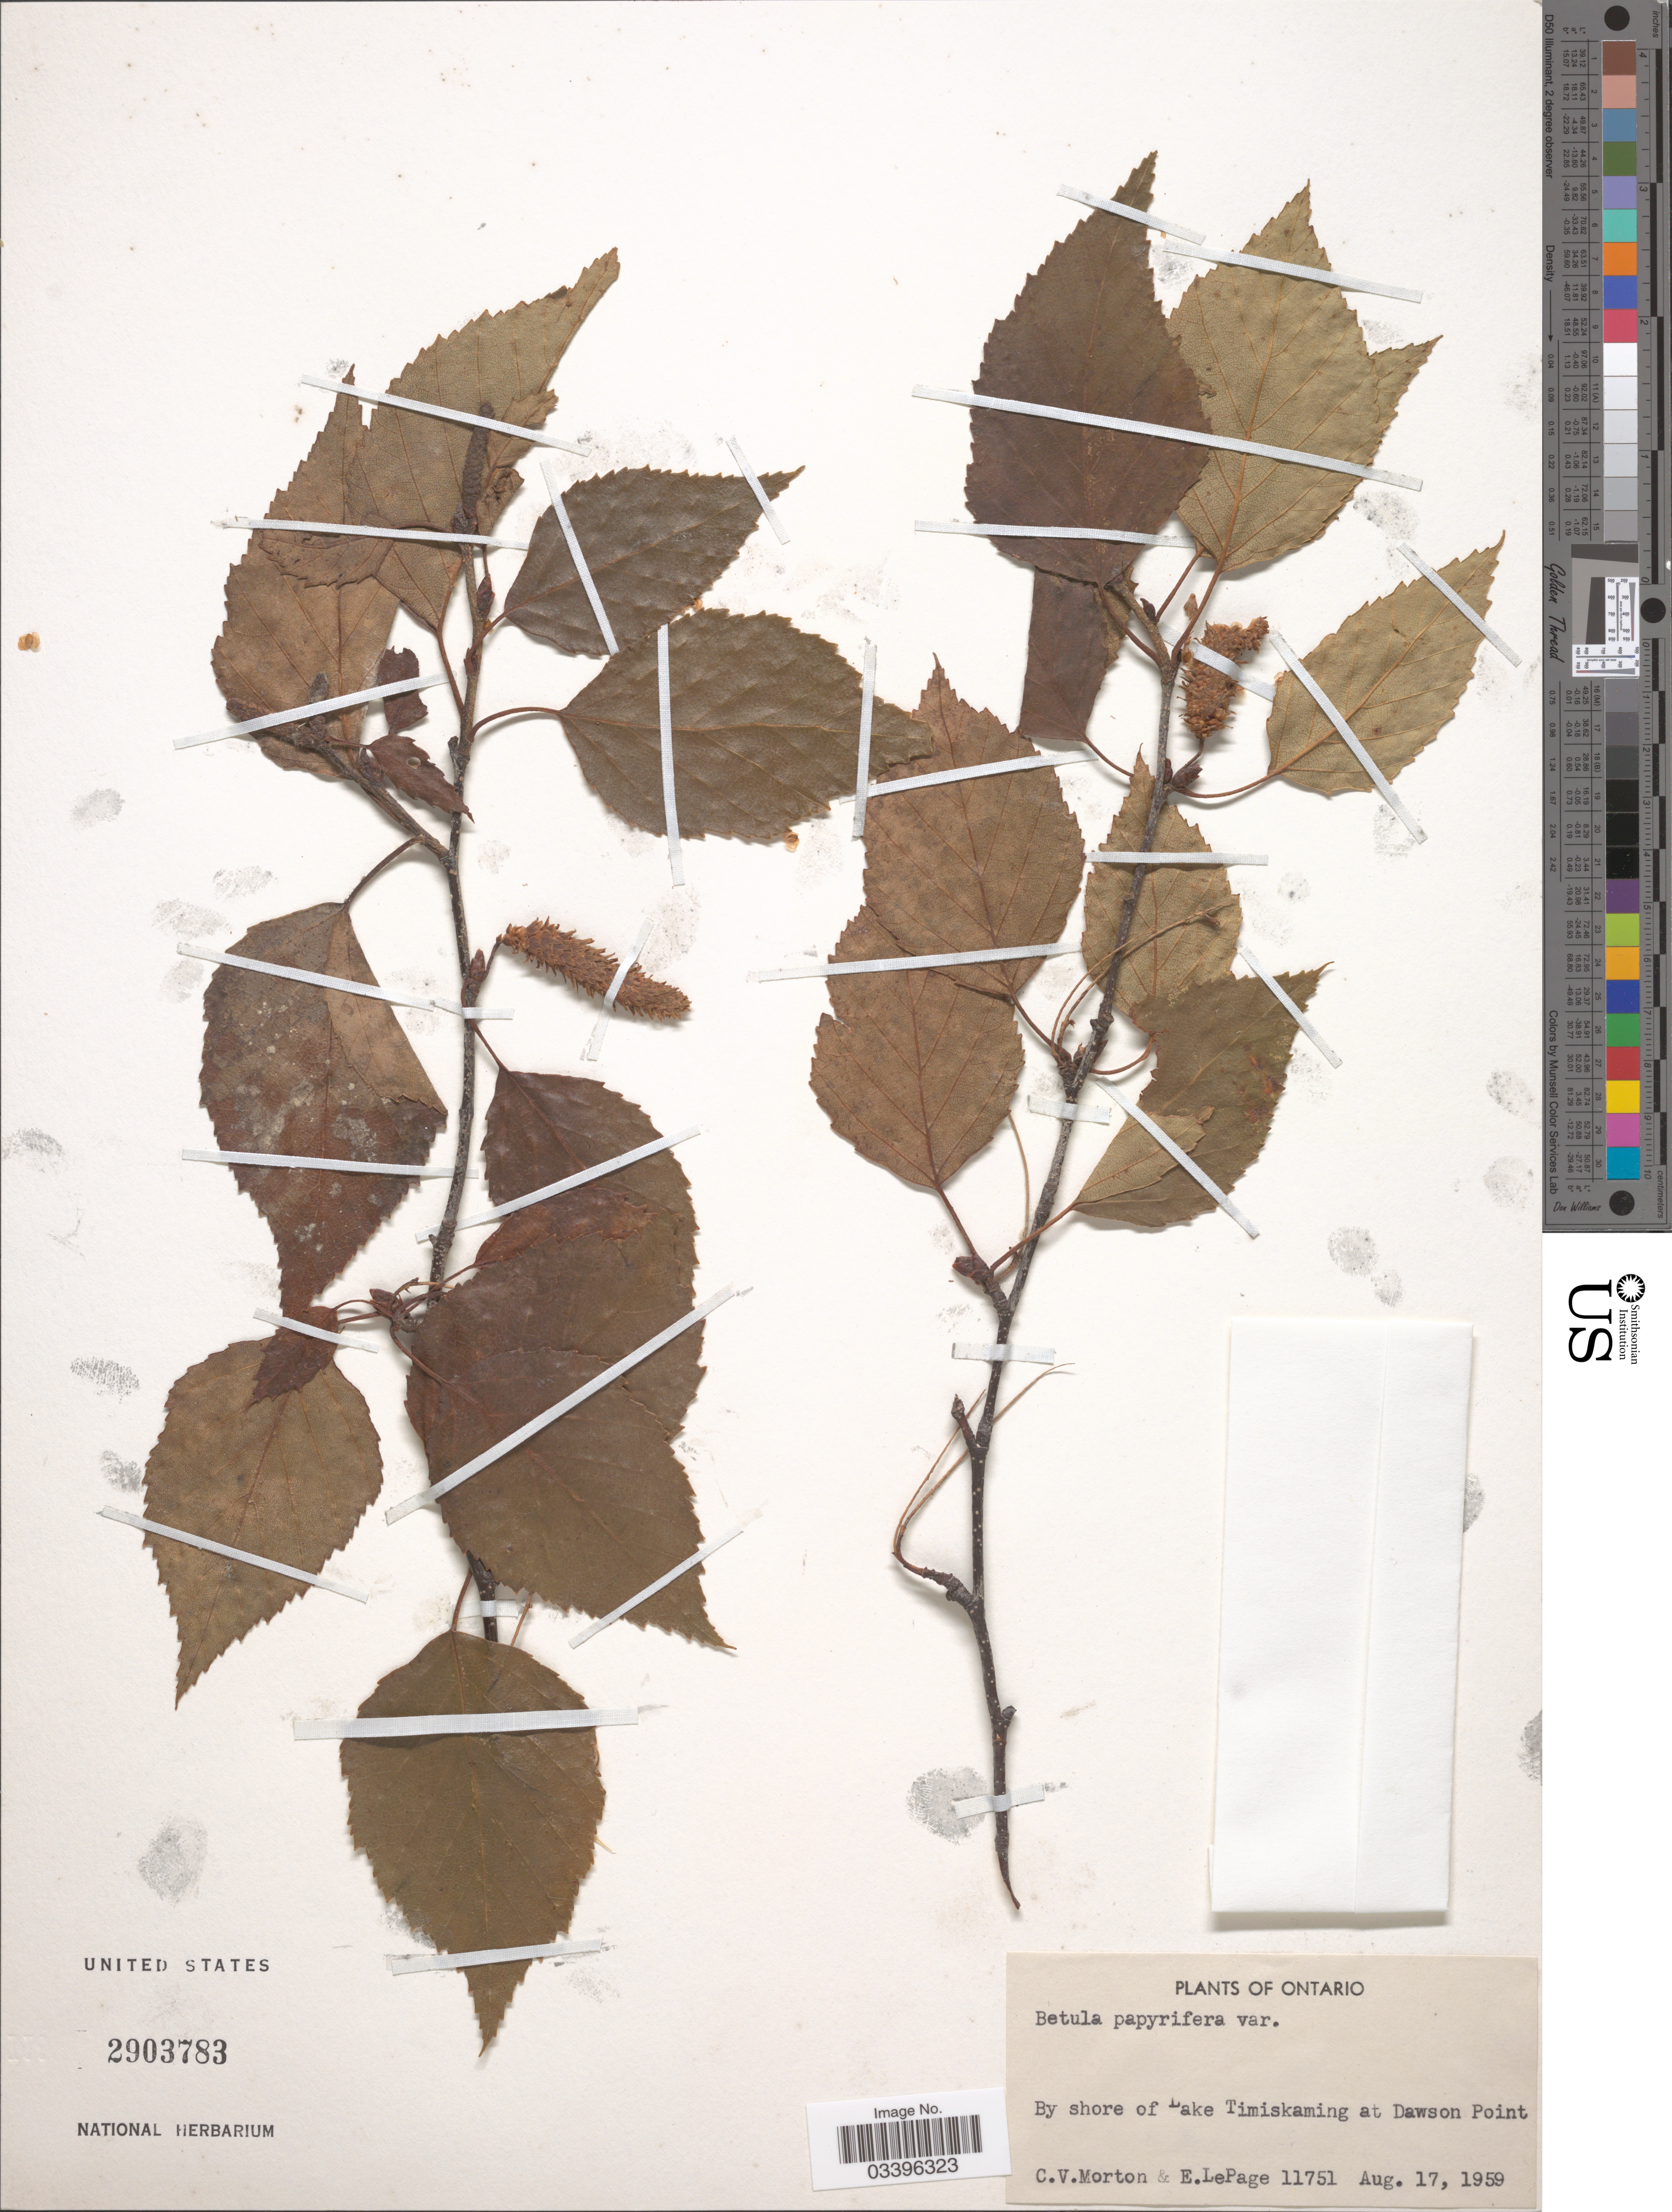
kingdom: Plantae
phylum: Tracheophyta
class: Magnoliopsida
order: Fagales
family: Betulaceae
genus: Betula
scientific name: Betula papyrifera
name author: Marshall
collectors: C. V. Morton & E. Lepage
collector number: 11751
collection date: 1959-08-17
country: Canada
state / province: Ontario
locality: By shore of Lake Timiskaming at Dawson Point.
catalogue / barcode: US 2903783